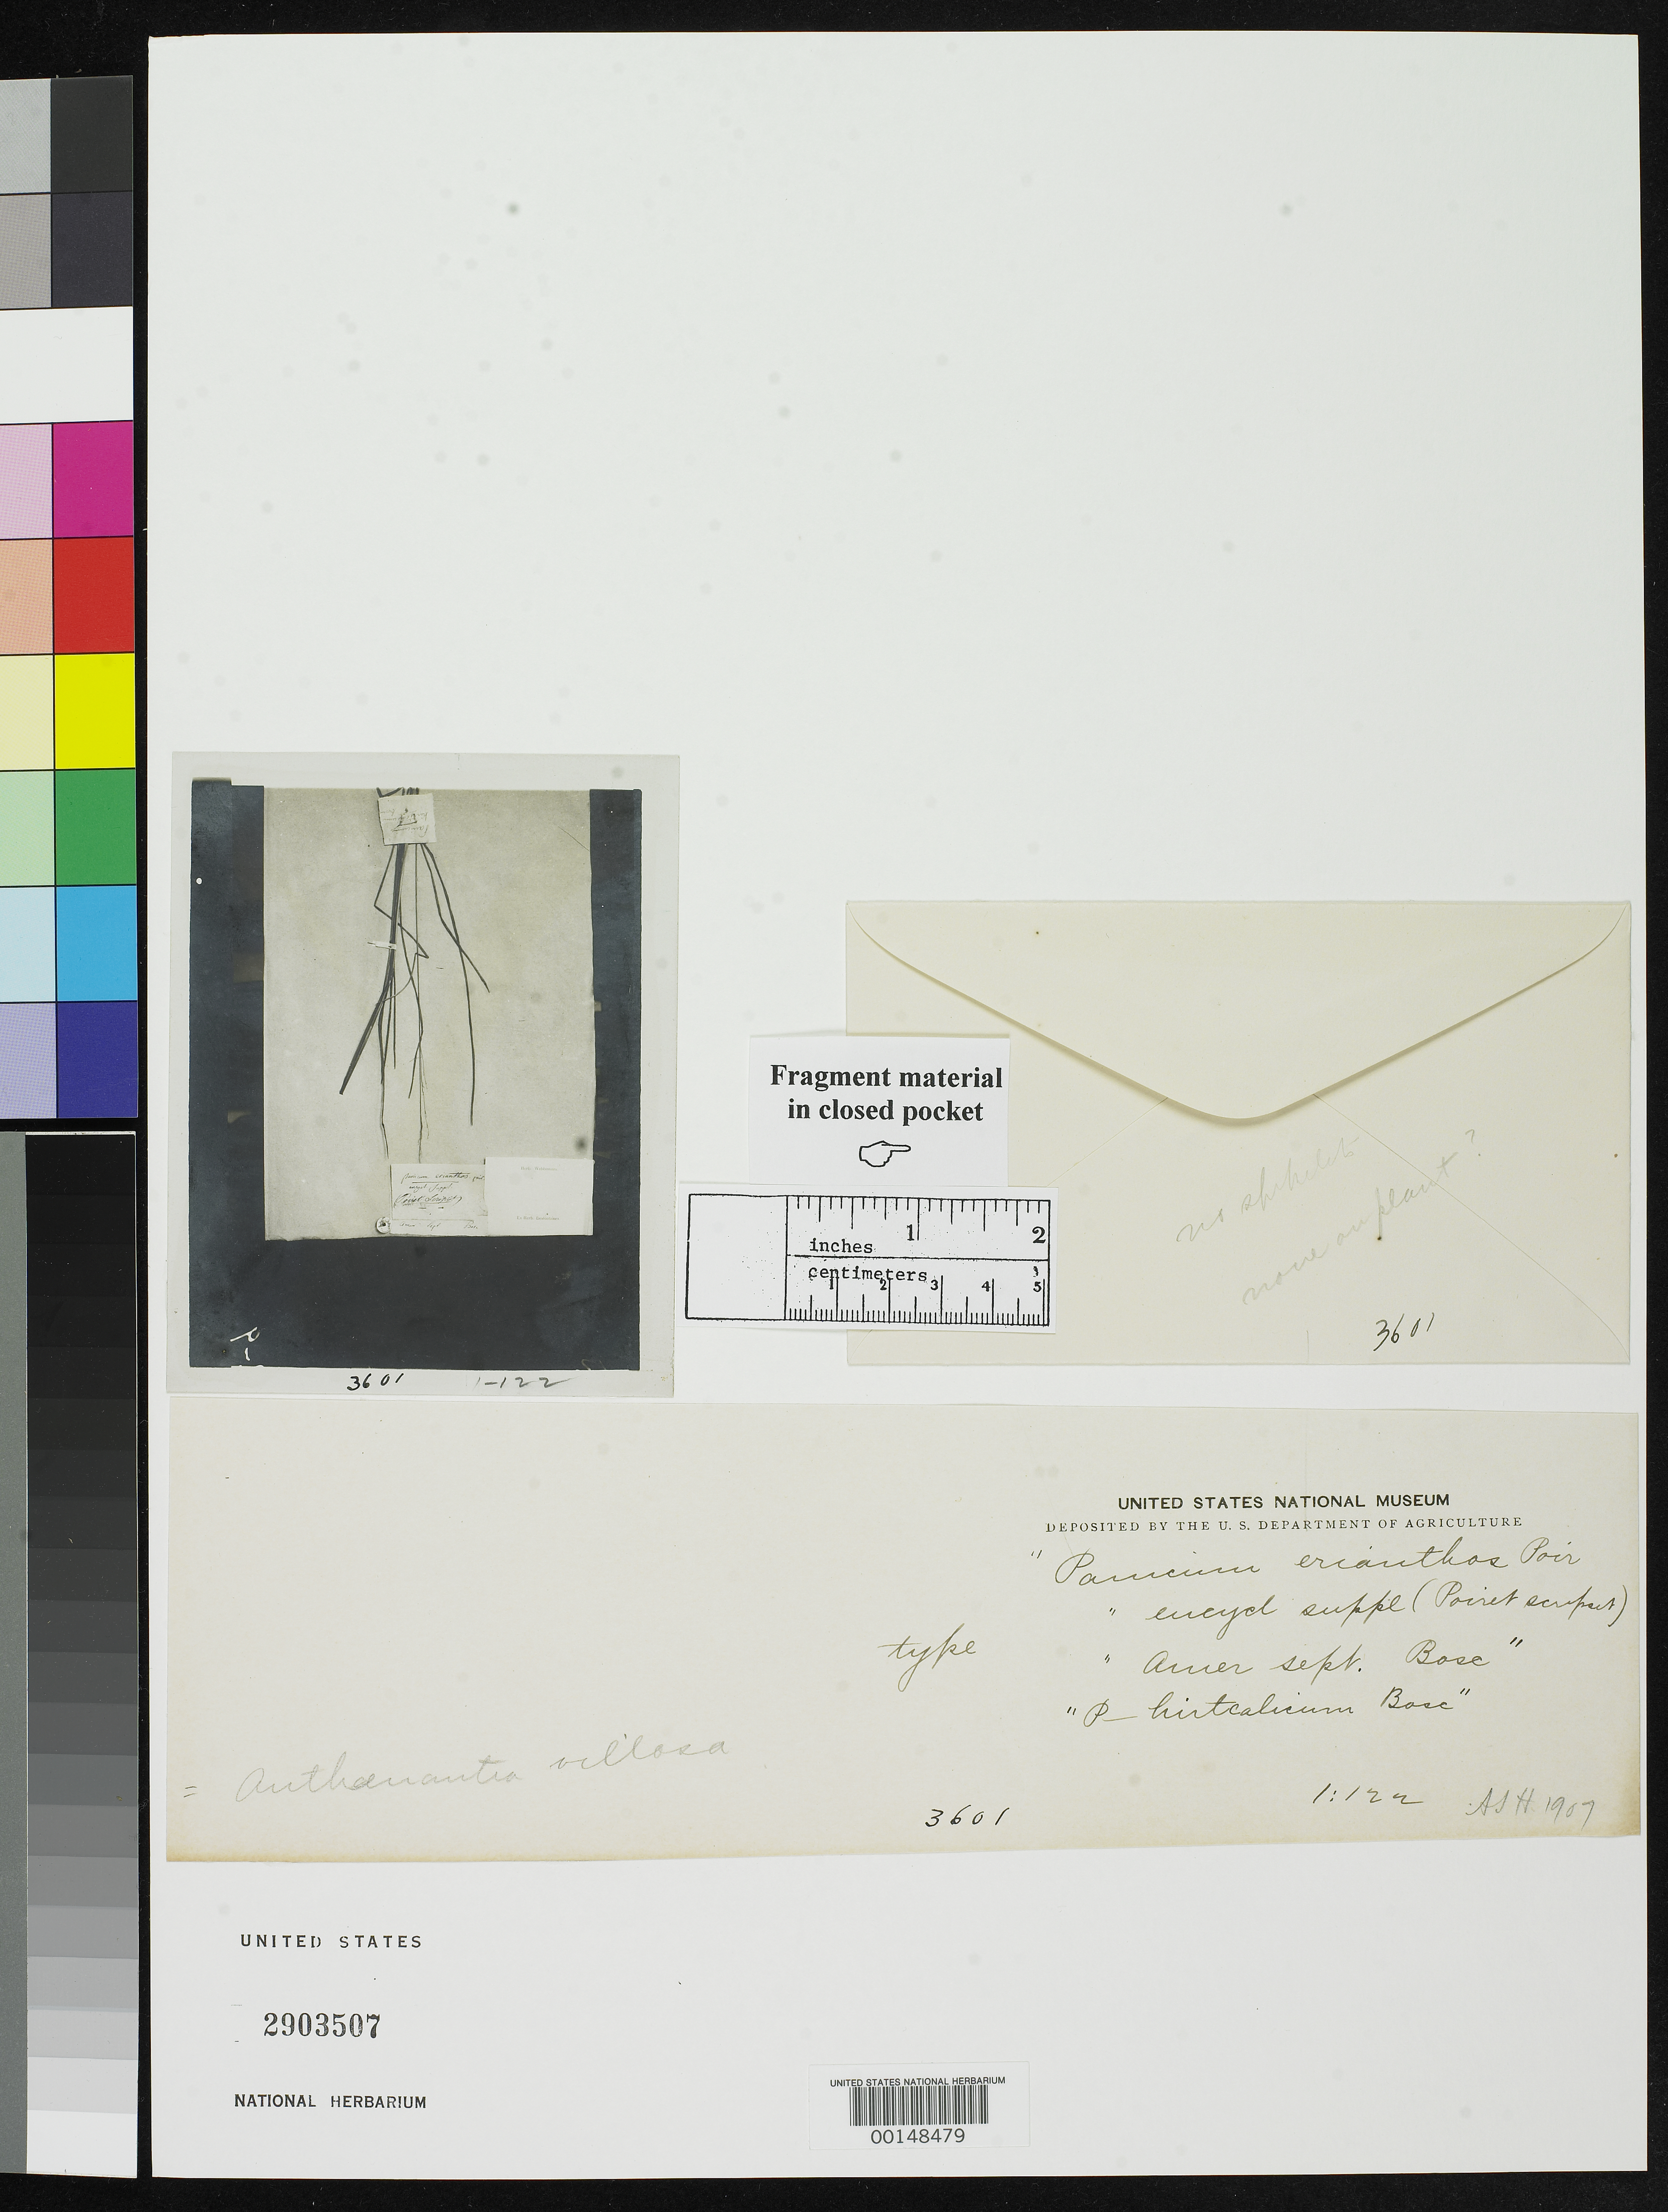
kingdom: Plantae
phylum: Tracheophyta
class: Liliopsida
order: Poales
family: Poaceae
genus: Panicum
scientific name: Panicum erianthum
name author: Poir. in Lam.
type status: Type Fragment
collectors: L. A. G. Bosc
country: United States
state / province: North Carolina / South Carolina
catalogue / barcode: US 2903507